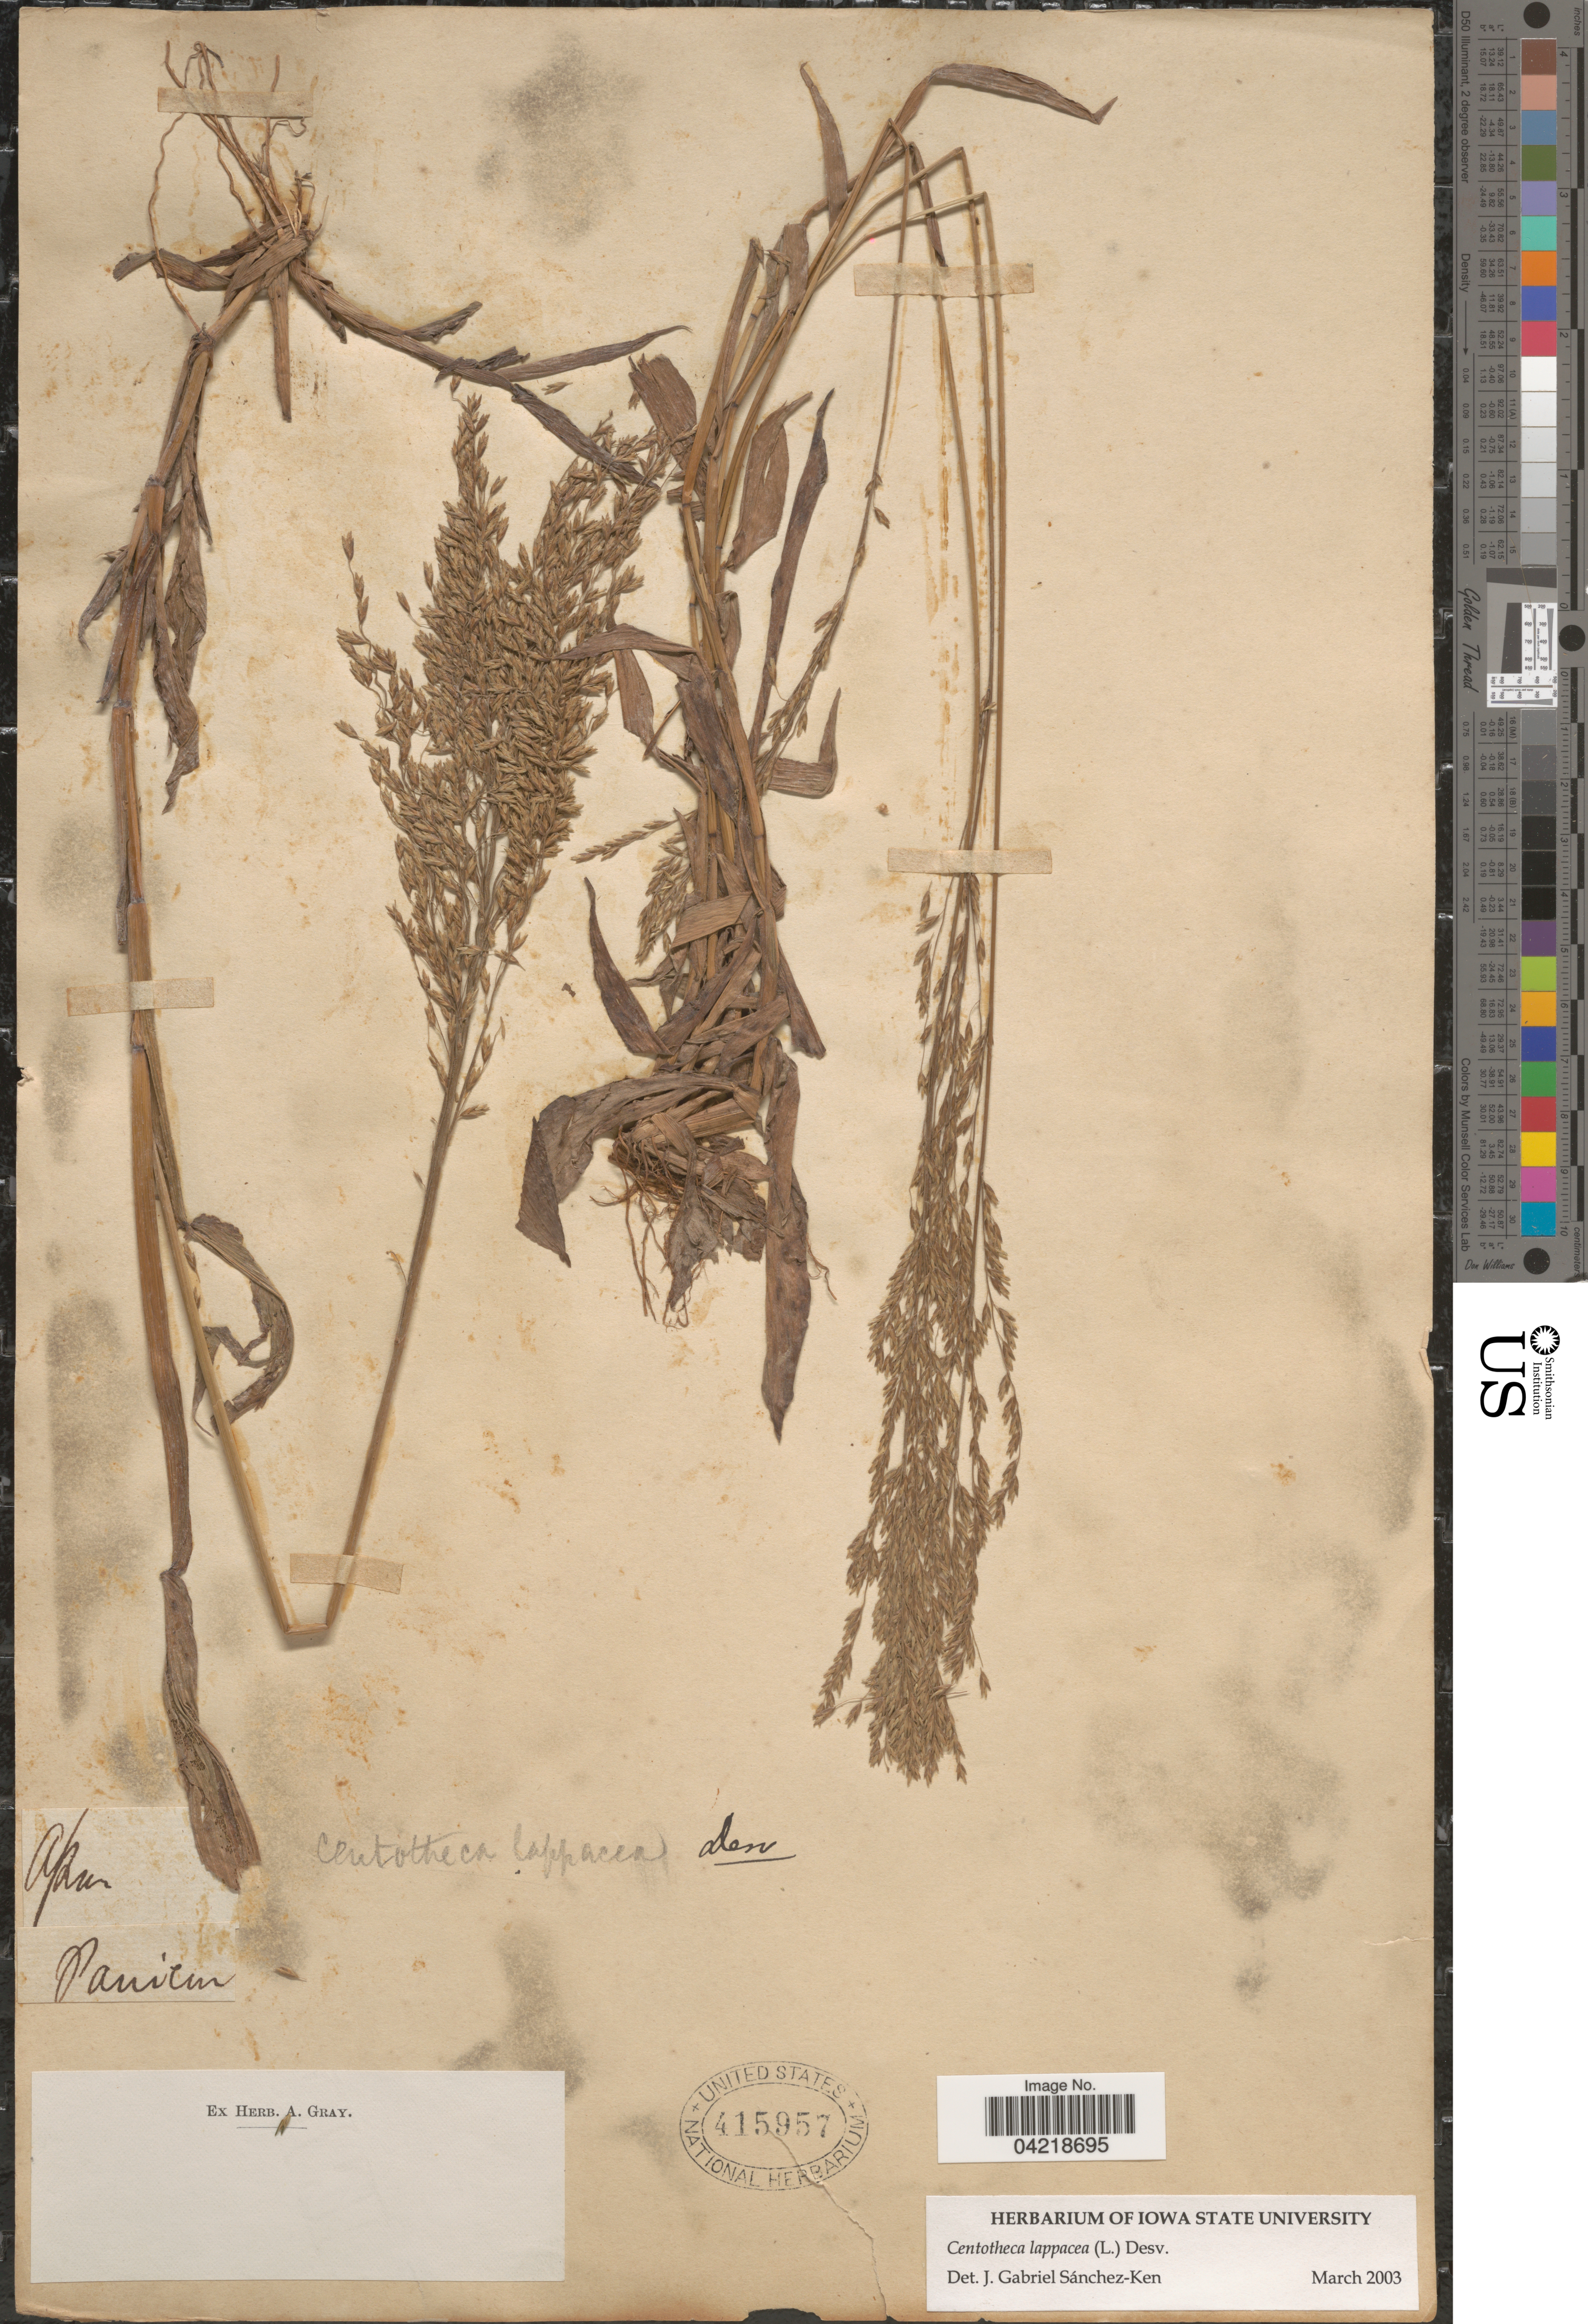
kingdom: Plantae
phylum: Tracheophyta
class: Liliopsida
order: Poales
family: Poaceae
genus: Centotheca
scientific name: Centotheca lappacea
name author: (L.) Desv.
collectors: ex herb. Gray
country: India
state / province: Assam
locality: [illegible text].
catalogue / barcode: US 415957